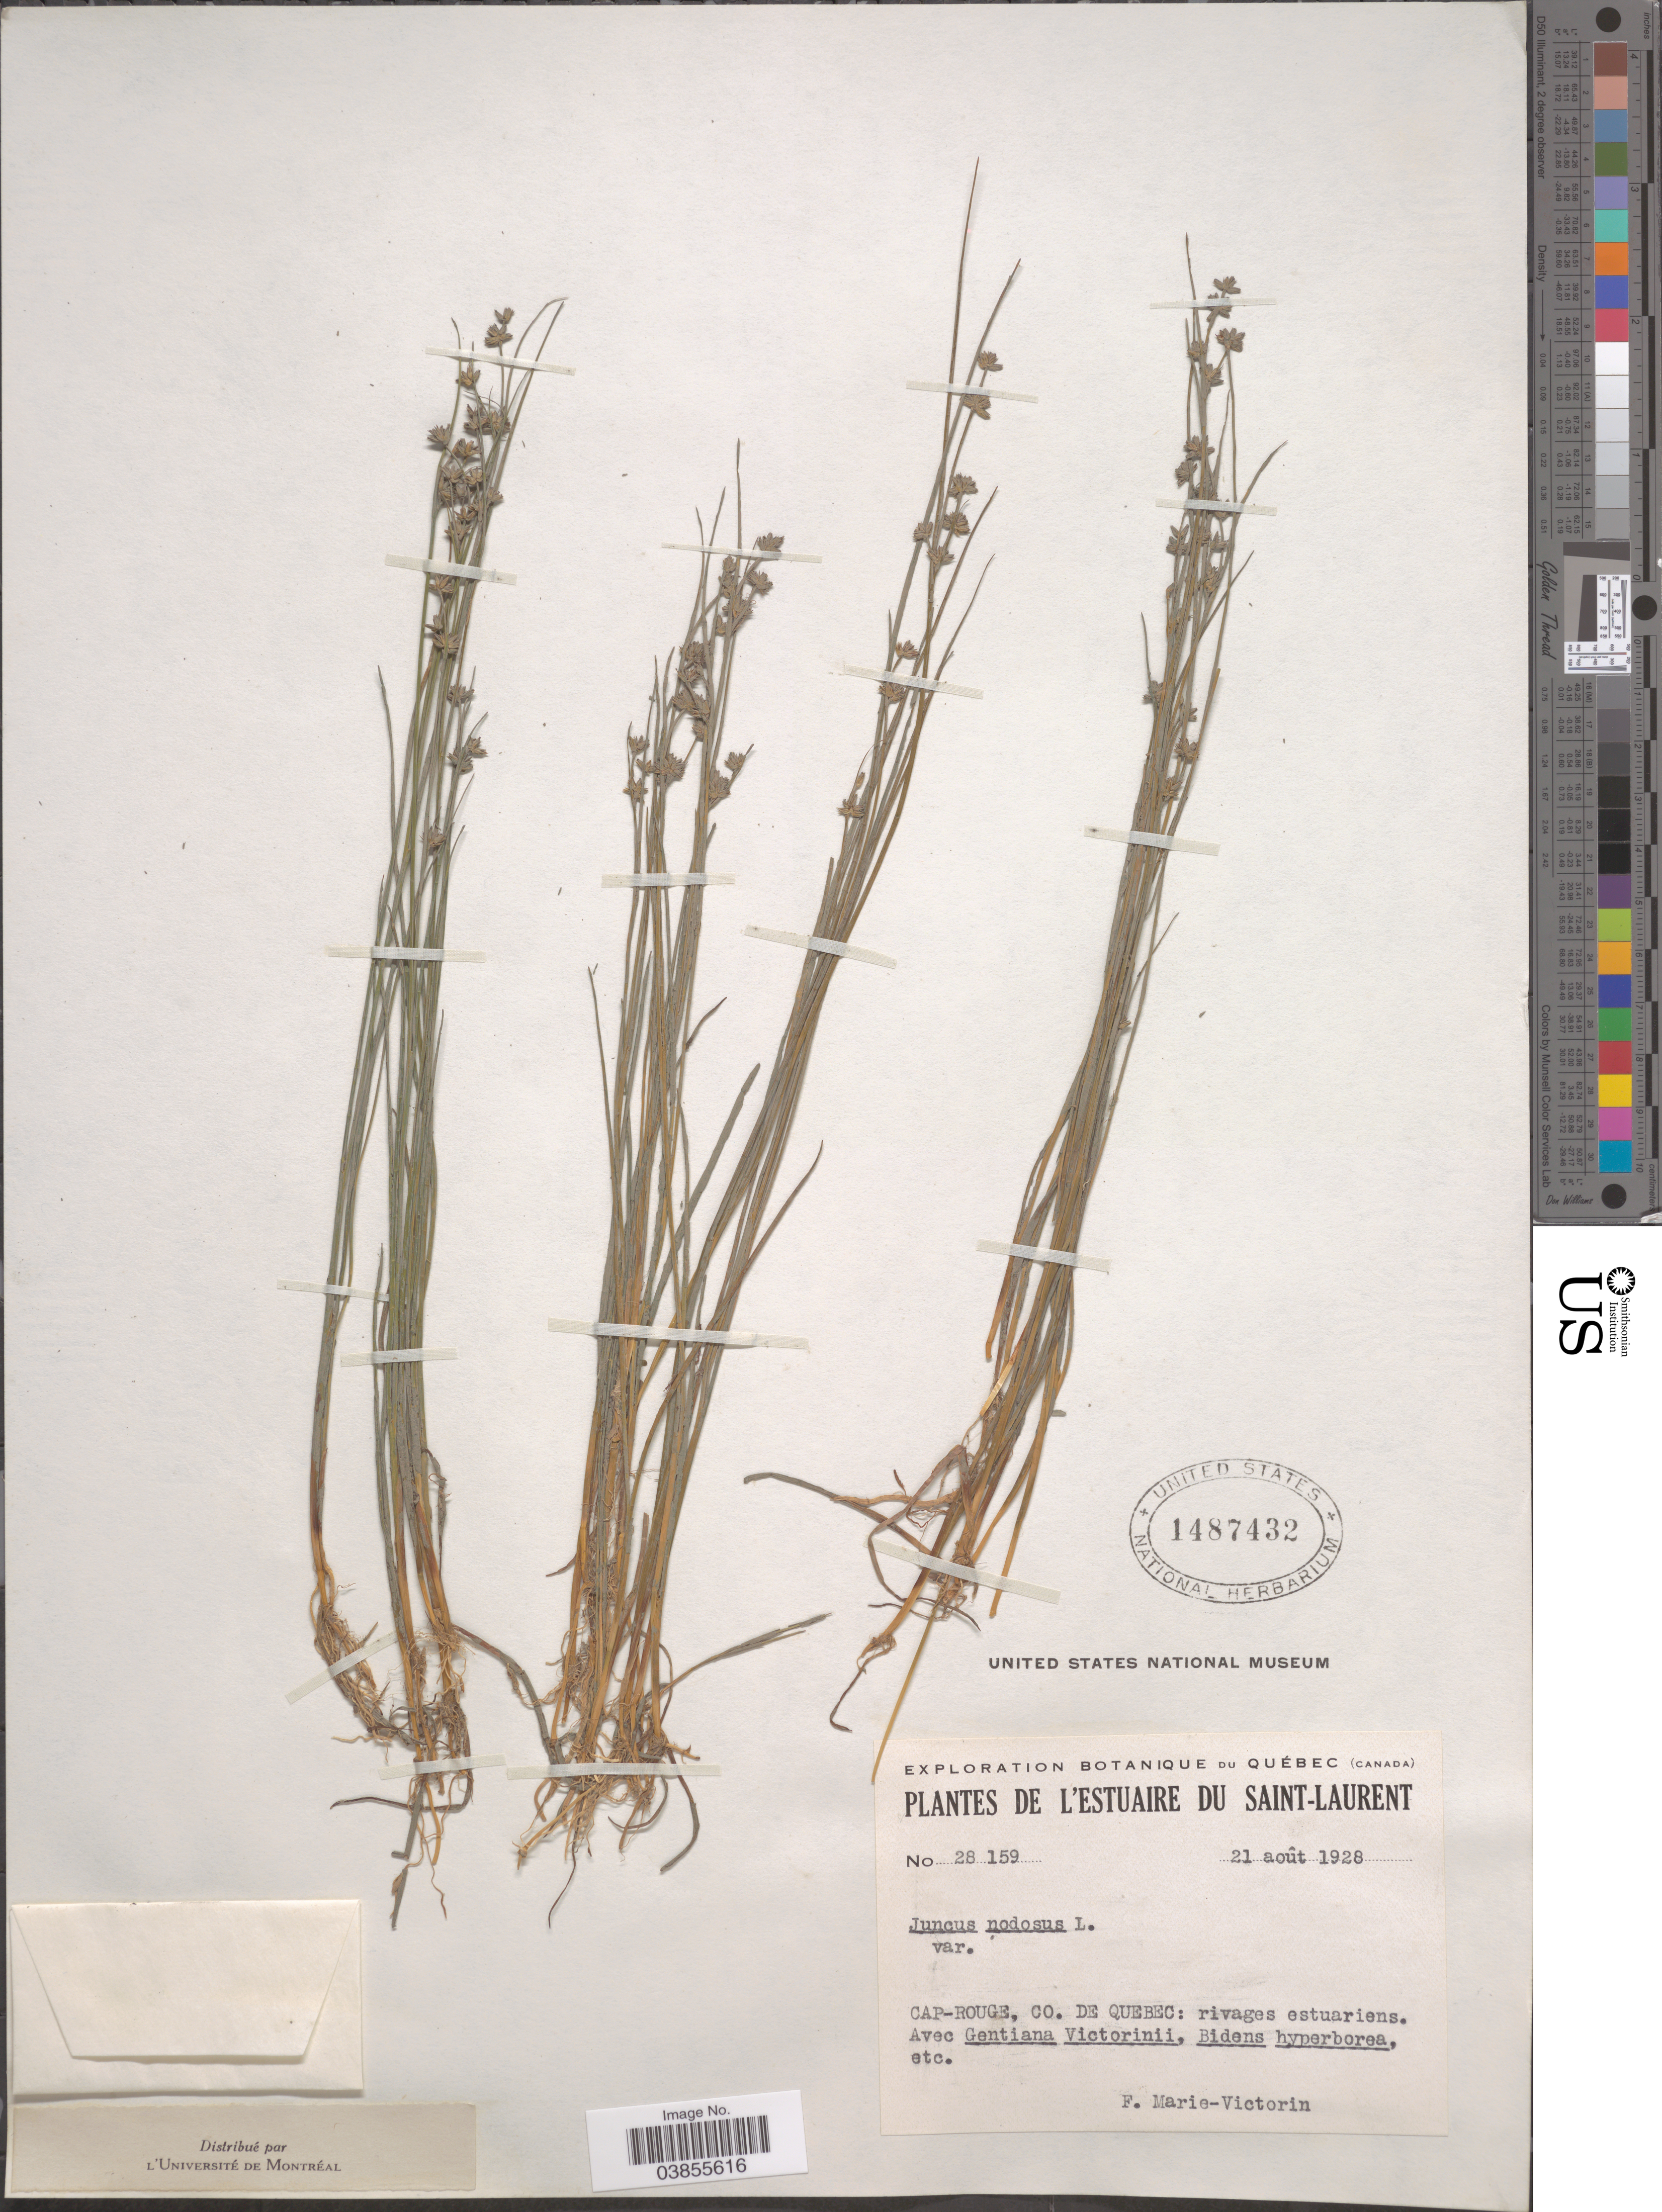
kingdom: Plantae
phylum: Tracheophyta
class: Liliopsida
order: Poales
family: Juncaceae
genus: Juncus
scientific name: Juncus nodosus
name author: L.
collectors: F. Marie-Victorin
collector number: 28159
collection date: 1928-08-21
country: Canada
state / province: Quebec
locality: L' Estuaire du Saint-Laurent. Cap-Rouge.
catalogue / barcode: US 1487432